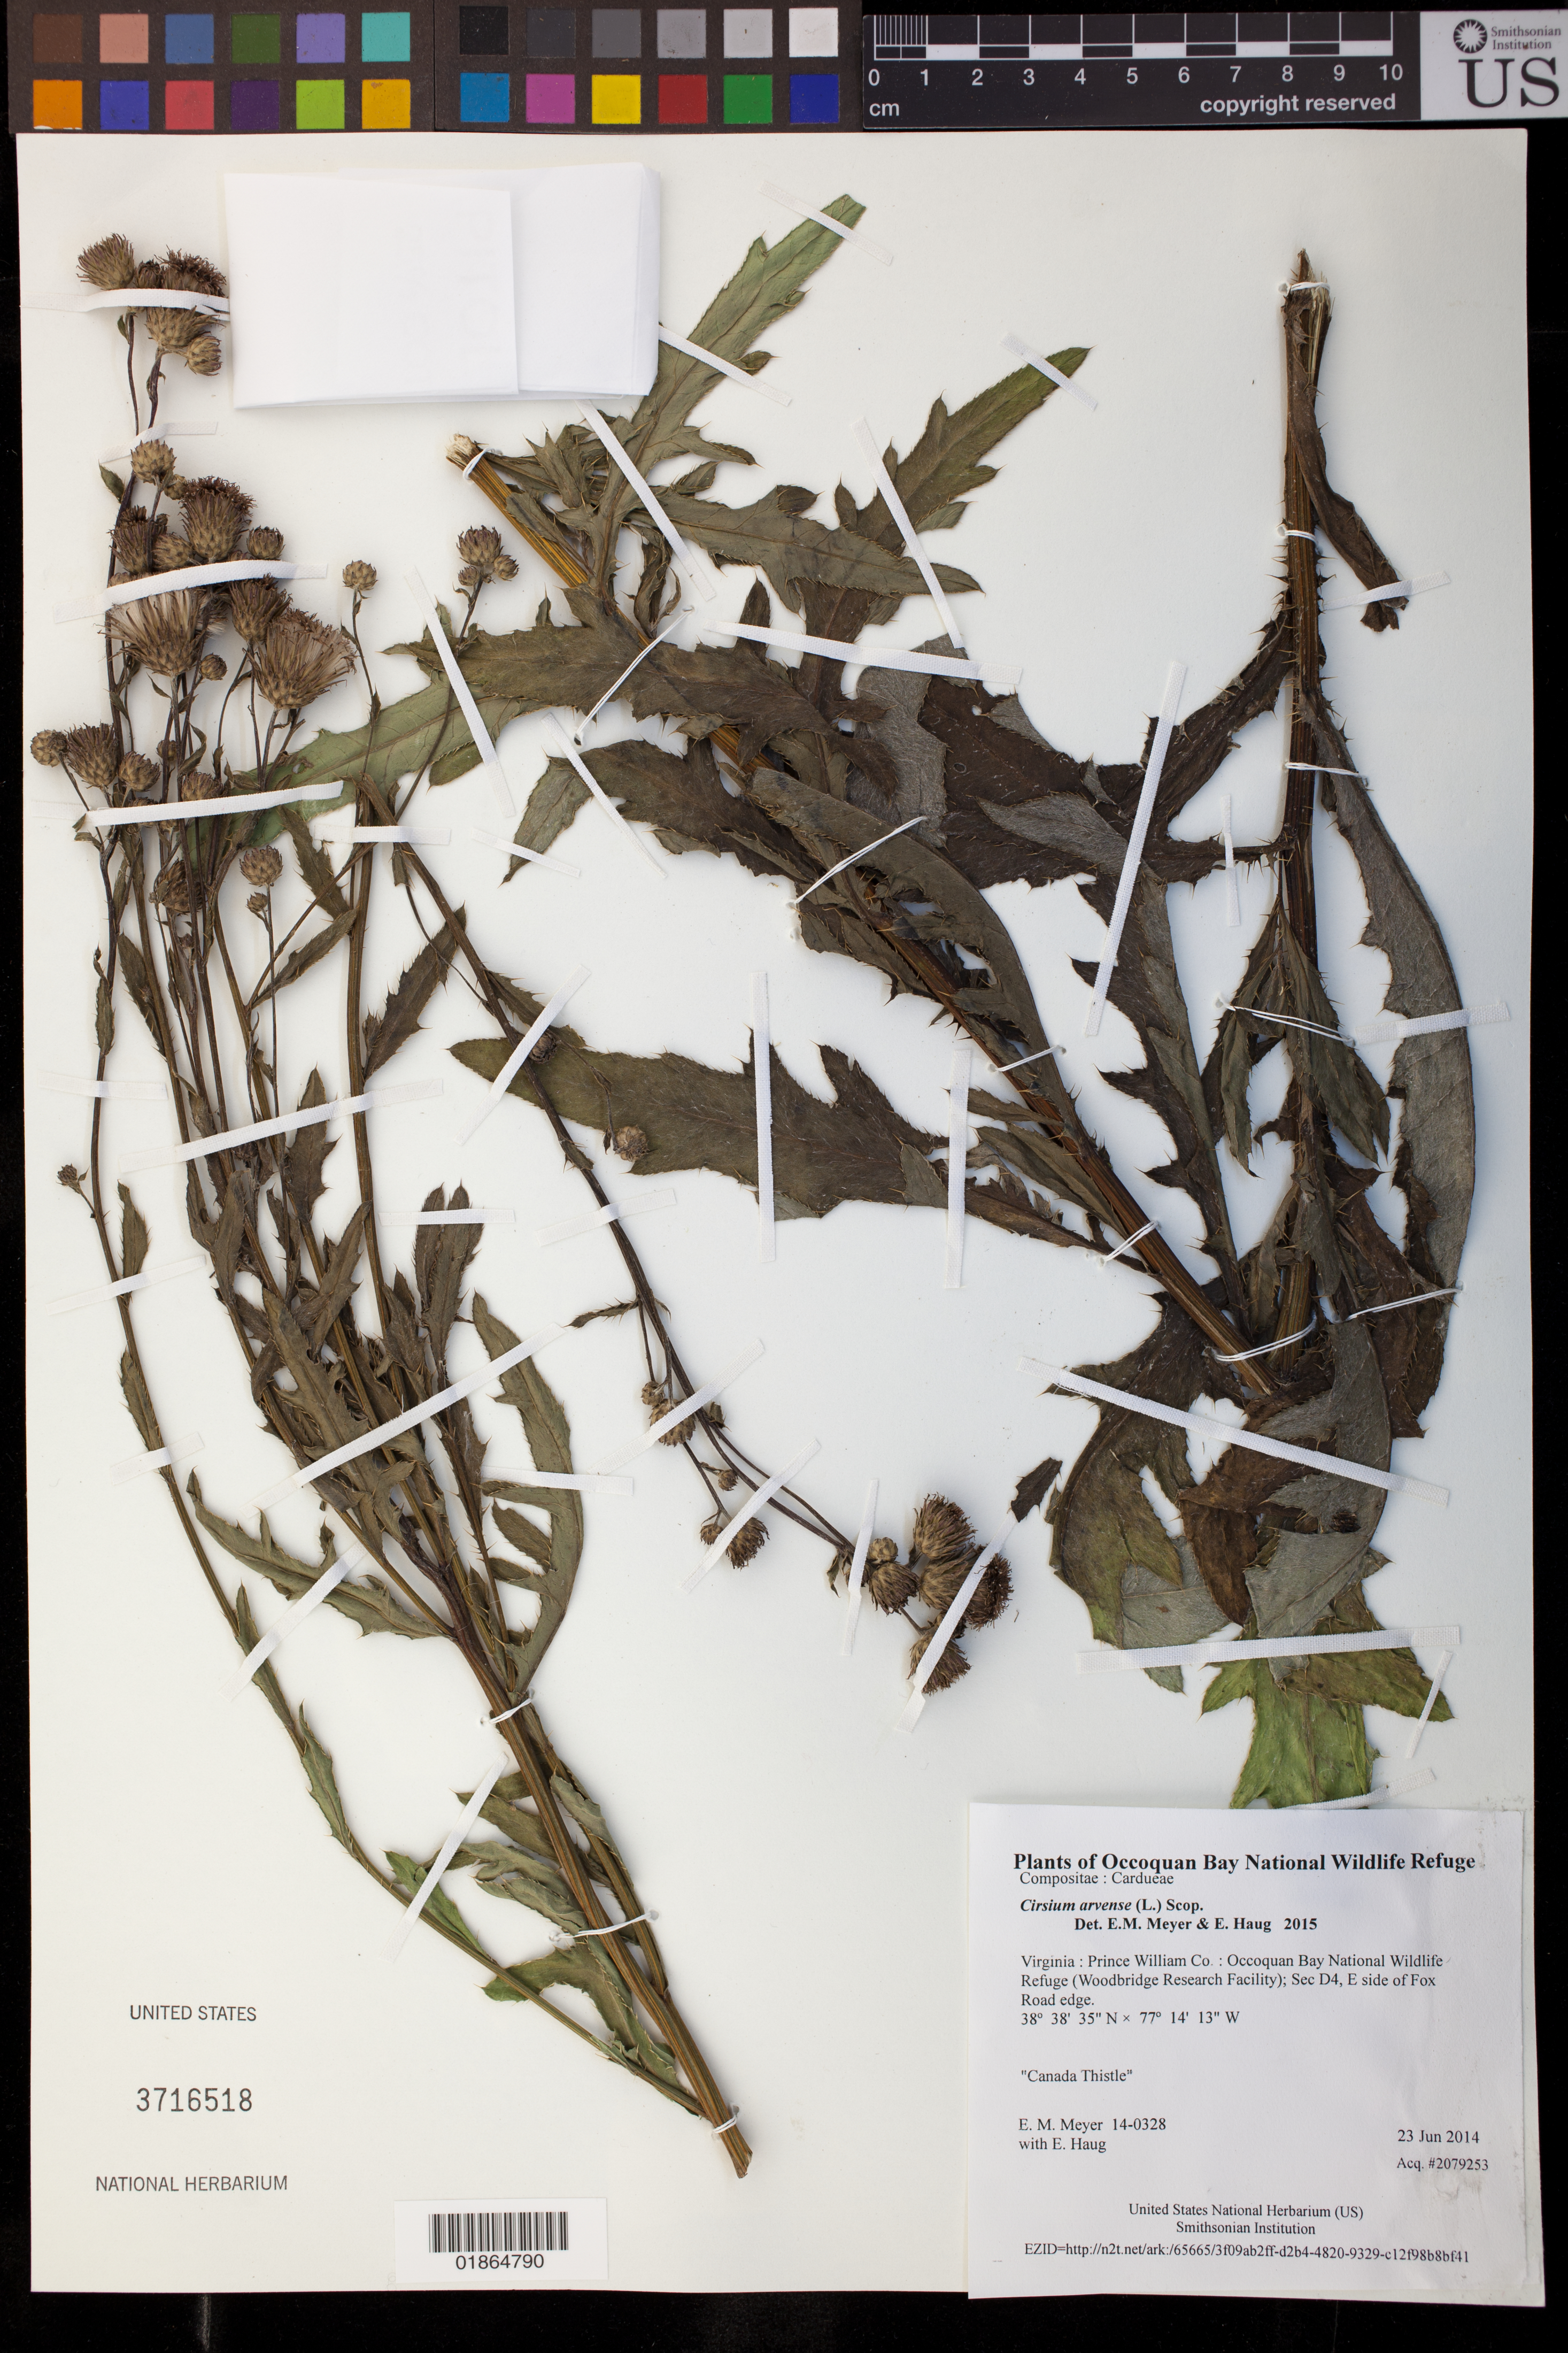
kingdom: Plantae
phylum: Tracheophyta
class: Magnoliopsida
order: Asterales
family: Asteraceae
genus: Cirsium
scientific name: Cirsium arvense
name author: (L.) Scop.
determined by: Meyer, E. M.; Haug, E.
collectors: E. M. Meyer & E. Haug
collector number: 14-0328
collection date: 2014-06-23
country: United States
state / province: Virginia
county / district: Prince William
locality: Occoquan Bay National Wildlife Refuge (Woodbridge Research Facility); Sec D4, E side of Fox Road edge.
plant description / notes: Canada Thistle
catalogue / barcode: US 3716518